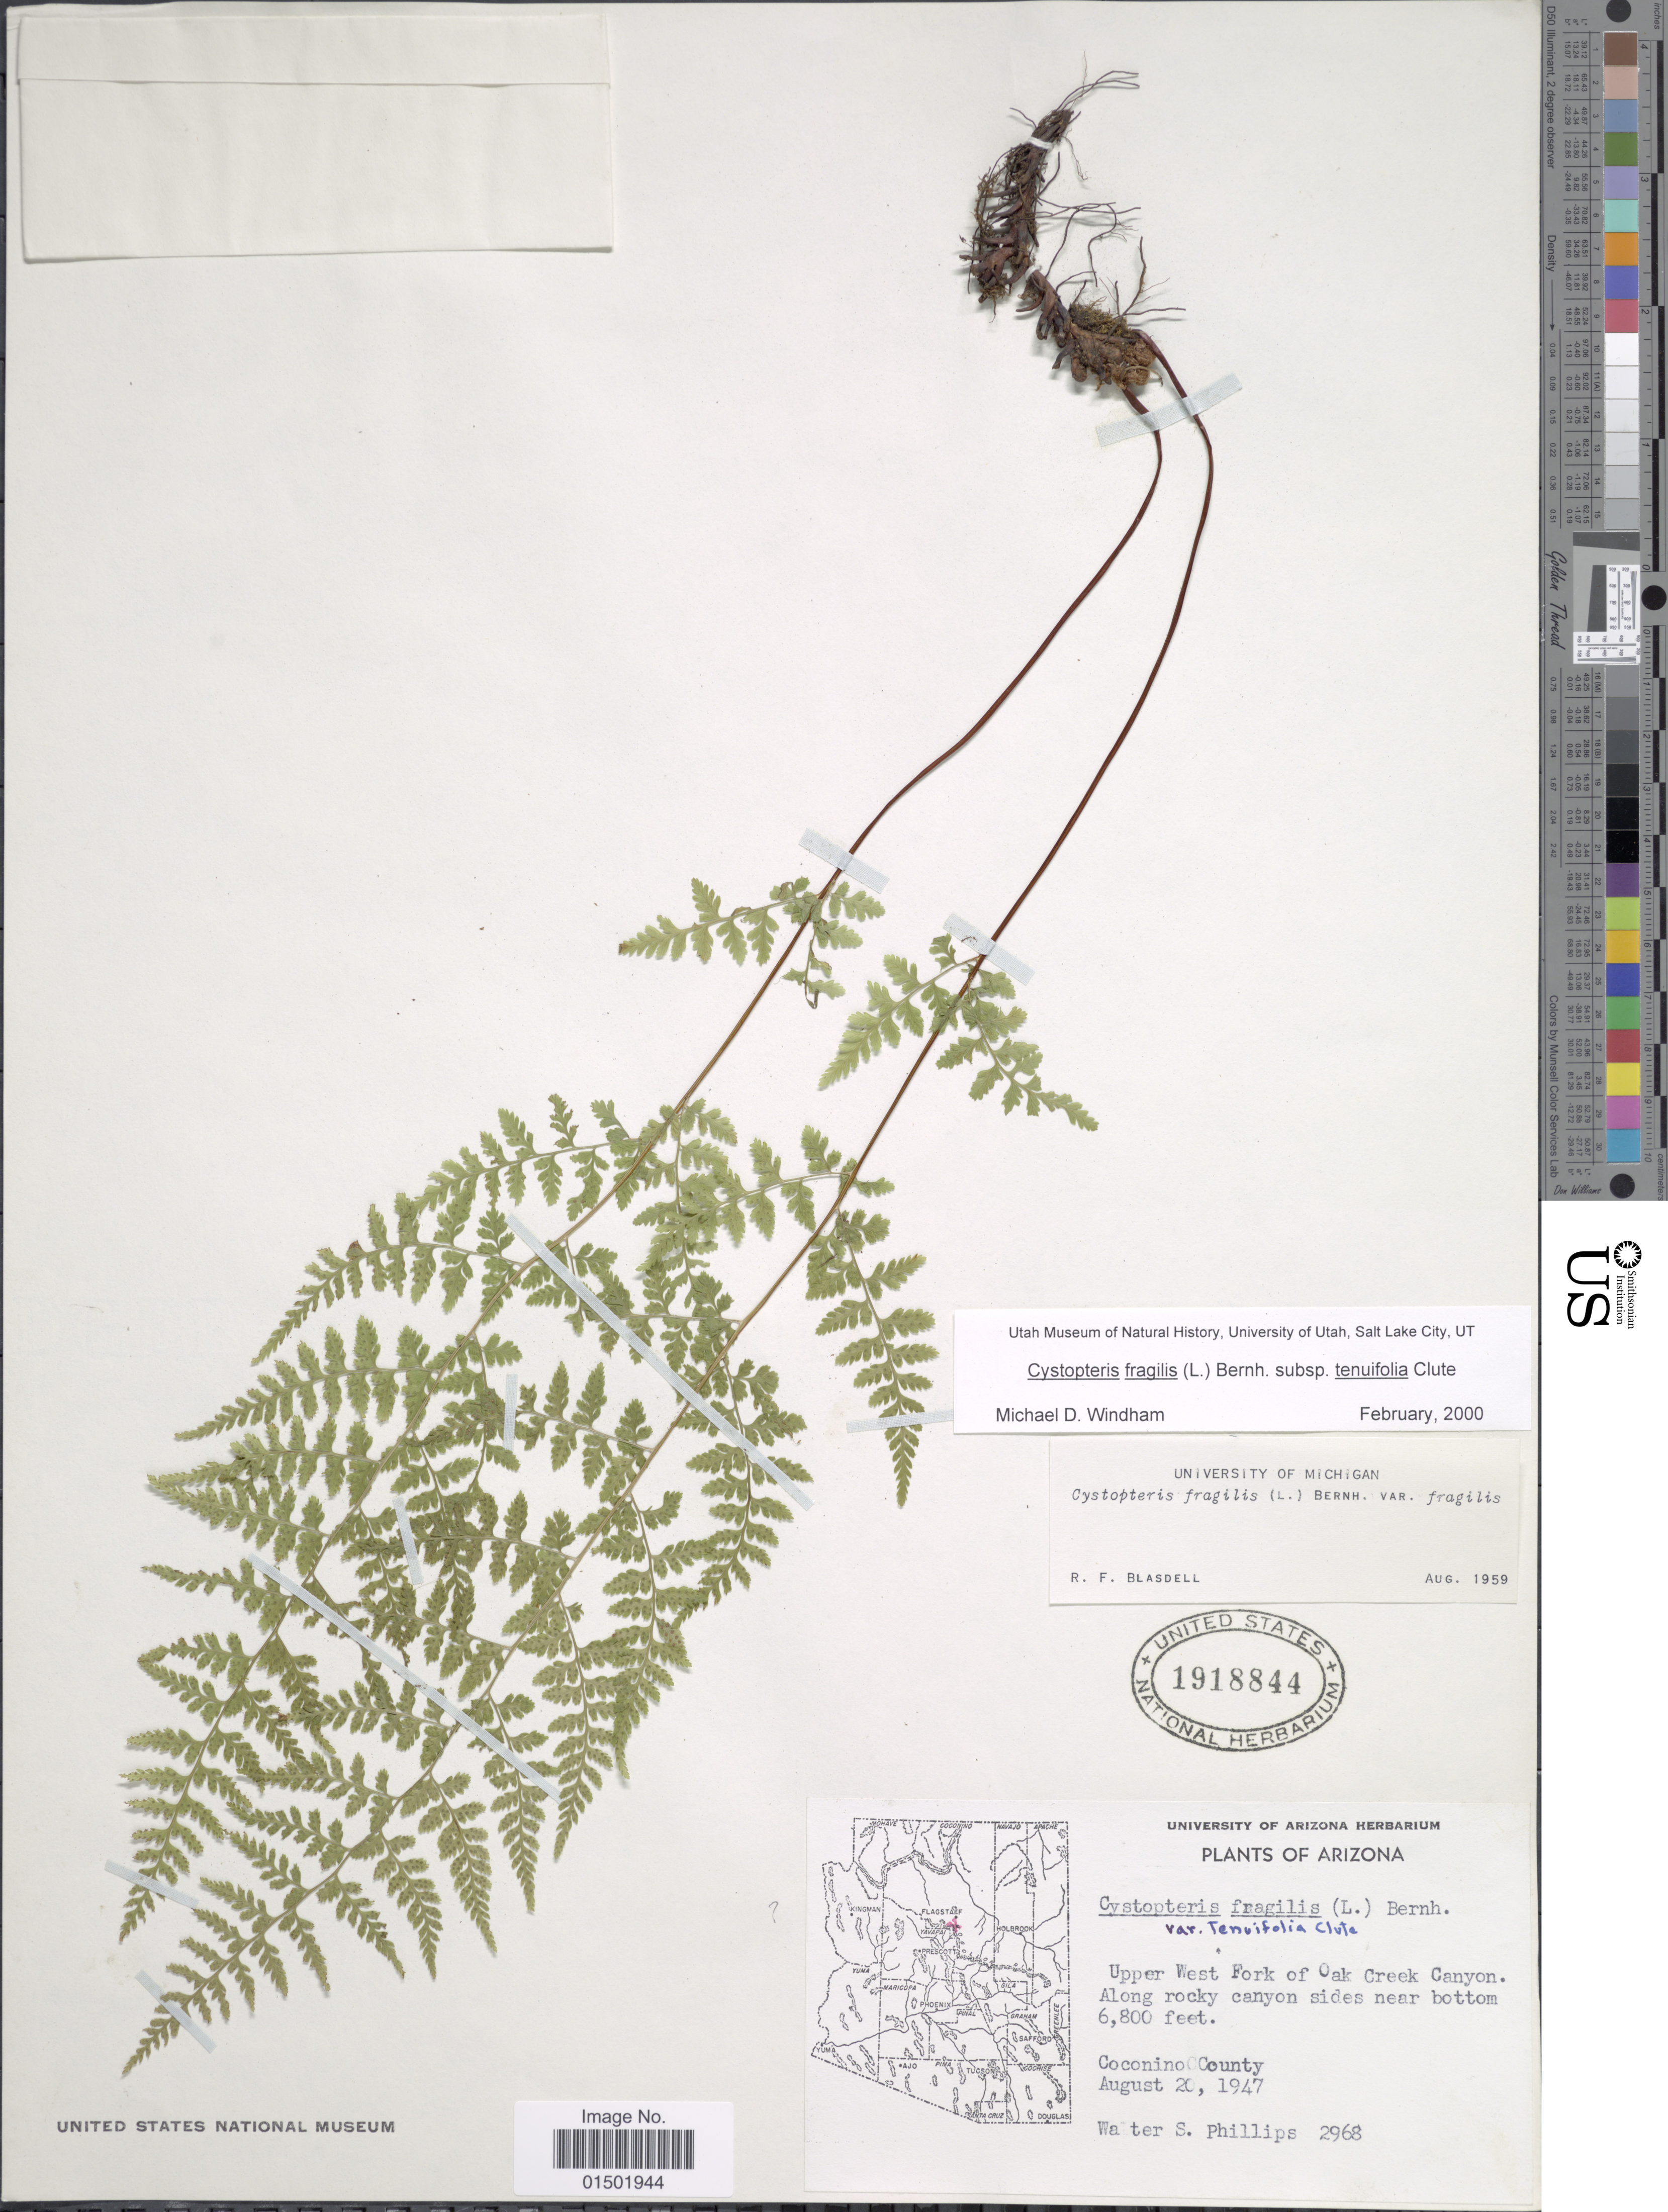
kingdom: Plantae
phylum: Tracheophyta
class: Polypodiopsida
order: Polypodiales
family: Cystopteridaceae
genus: Cystopteris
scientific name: Cystopteris fragilis var. tenuifolia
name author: (Clute) M. Broun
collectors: W. S. Phillips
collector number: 2968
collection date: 1947-08-20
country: United States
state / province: Arizona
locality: Upper West Fork of Oak Creek Canyon. Coconino County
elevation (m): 2073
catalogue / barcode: US 1918844